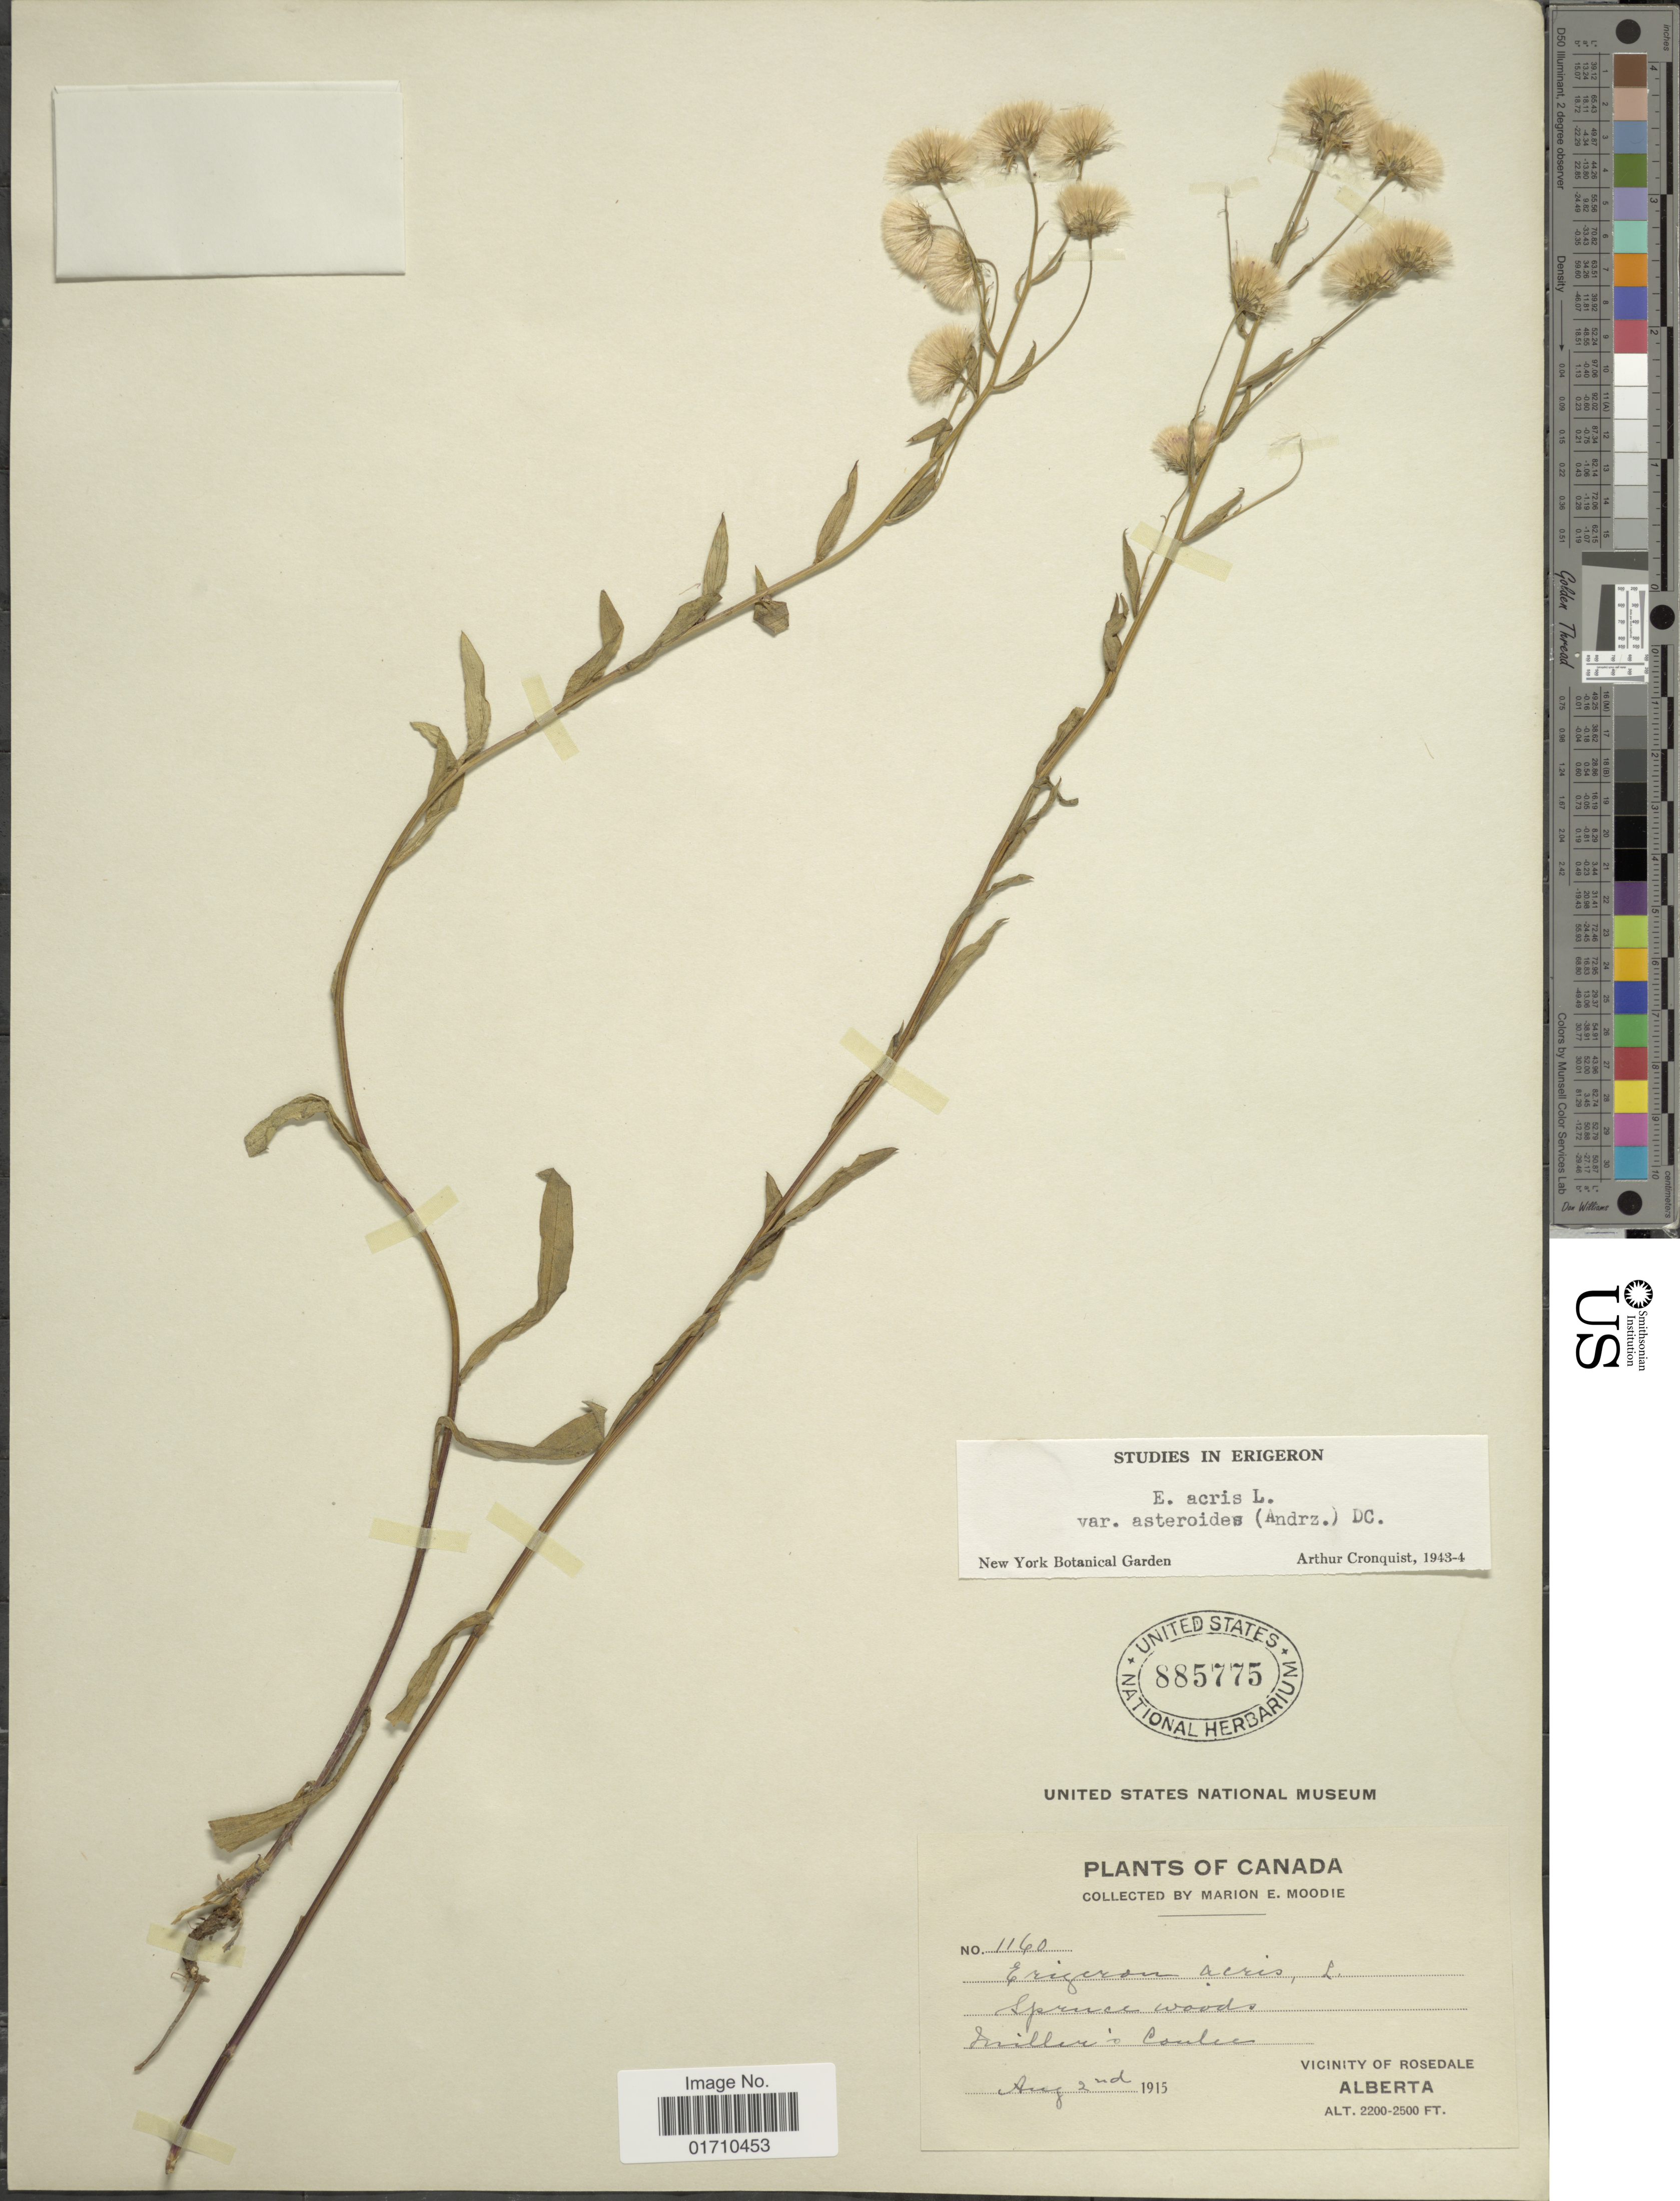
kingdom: Plantae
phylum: Tracheophyta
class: Magnoliopsida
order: Asterales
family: Asteraceae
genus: Erigeron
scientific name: Erigeron acris var. asteroides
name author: (Andrz.) DC.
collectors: M. E. Moodie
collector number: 1160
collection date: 1915-08-02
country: Canada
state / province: Alberta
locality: Spruce woods, Milles's Coulee, Vicinity of Rosedale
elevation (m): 671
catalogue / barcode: US 885775